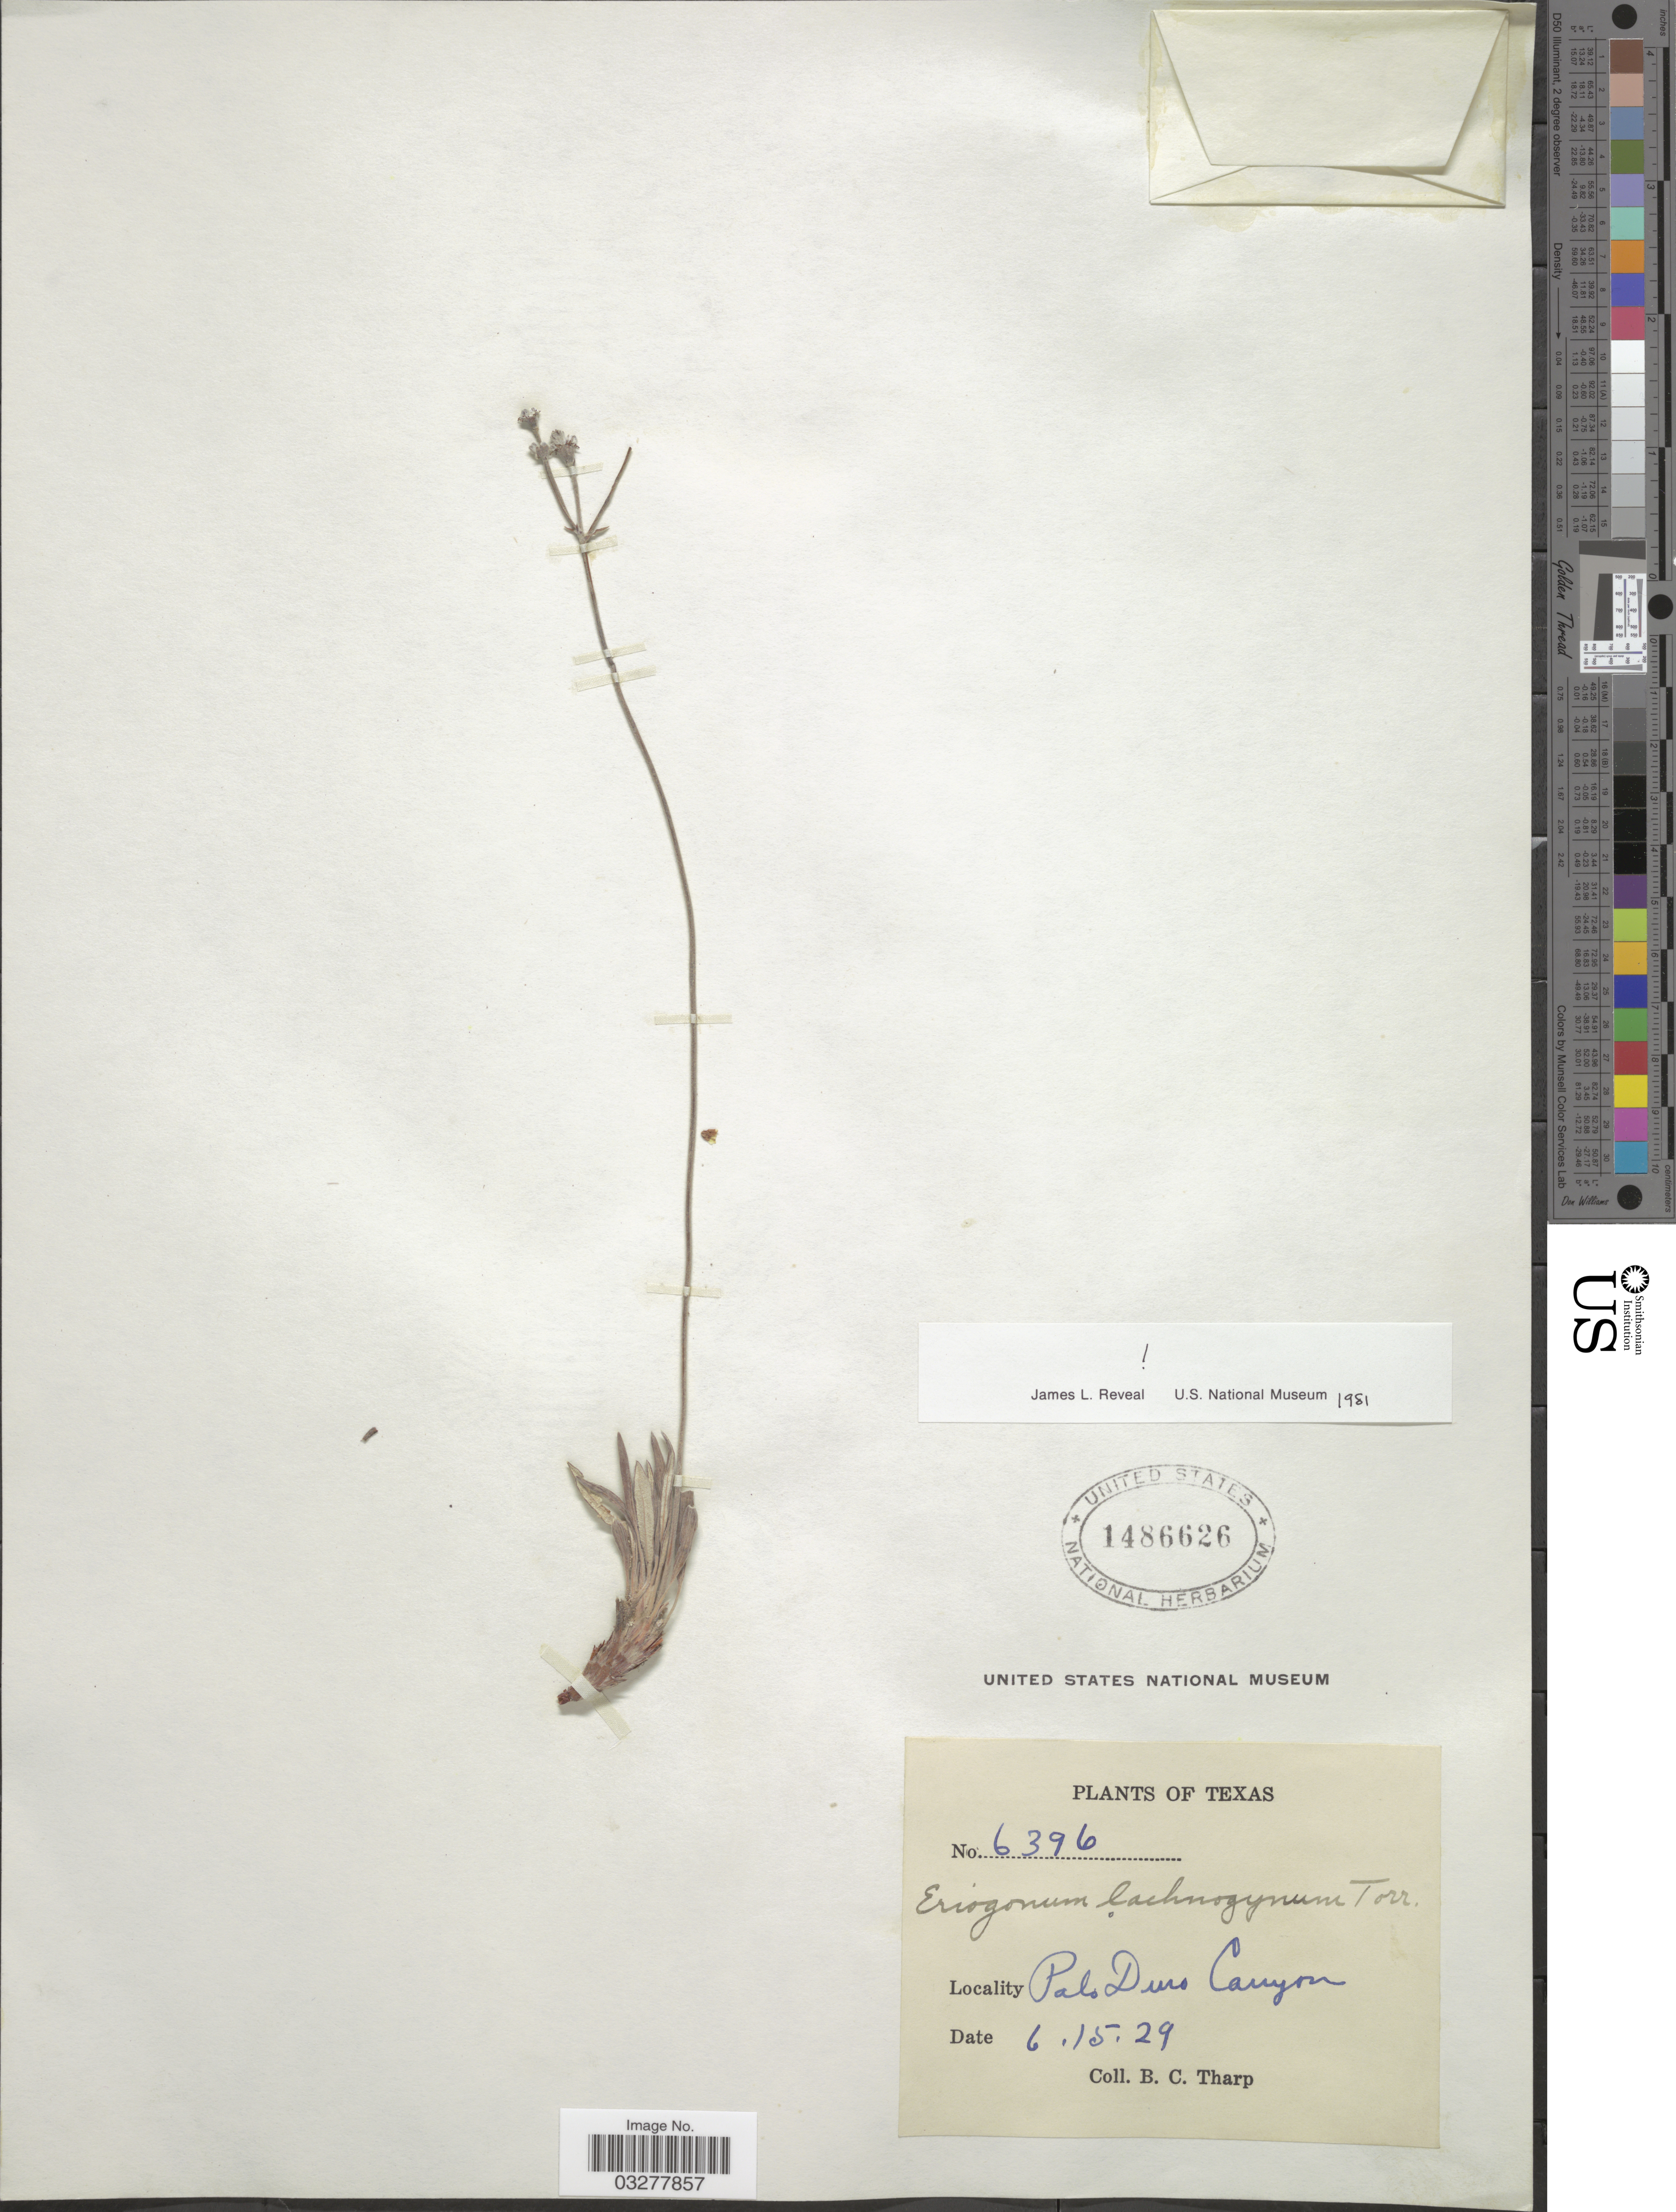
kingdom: Plantae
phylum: Tracheophyta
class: Magnoliopsida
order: Caryophyllales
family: Polygonaceae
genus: Eriogonum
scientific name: Eriogonum lachnogynum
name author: Torr. ex Benth.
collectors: B. C. Tharp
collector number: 6396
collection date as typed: Transcribed d/m/y: 15/6/29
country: United States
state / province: Texas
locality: Palo Duro Canyon.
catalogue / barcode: US 1486626